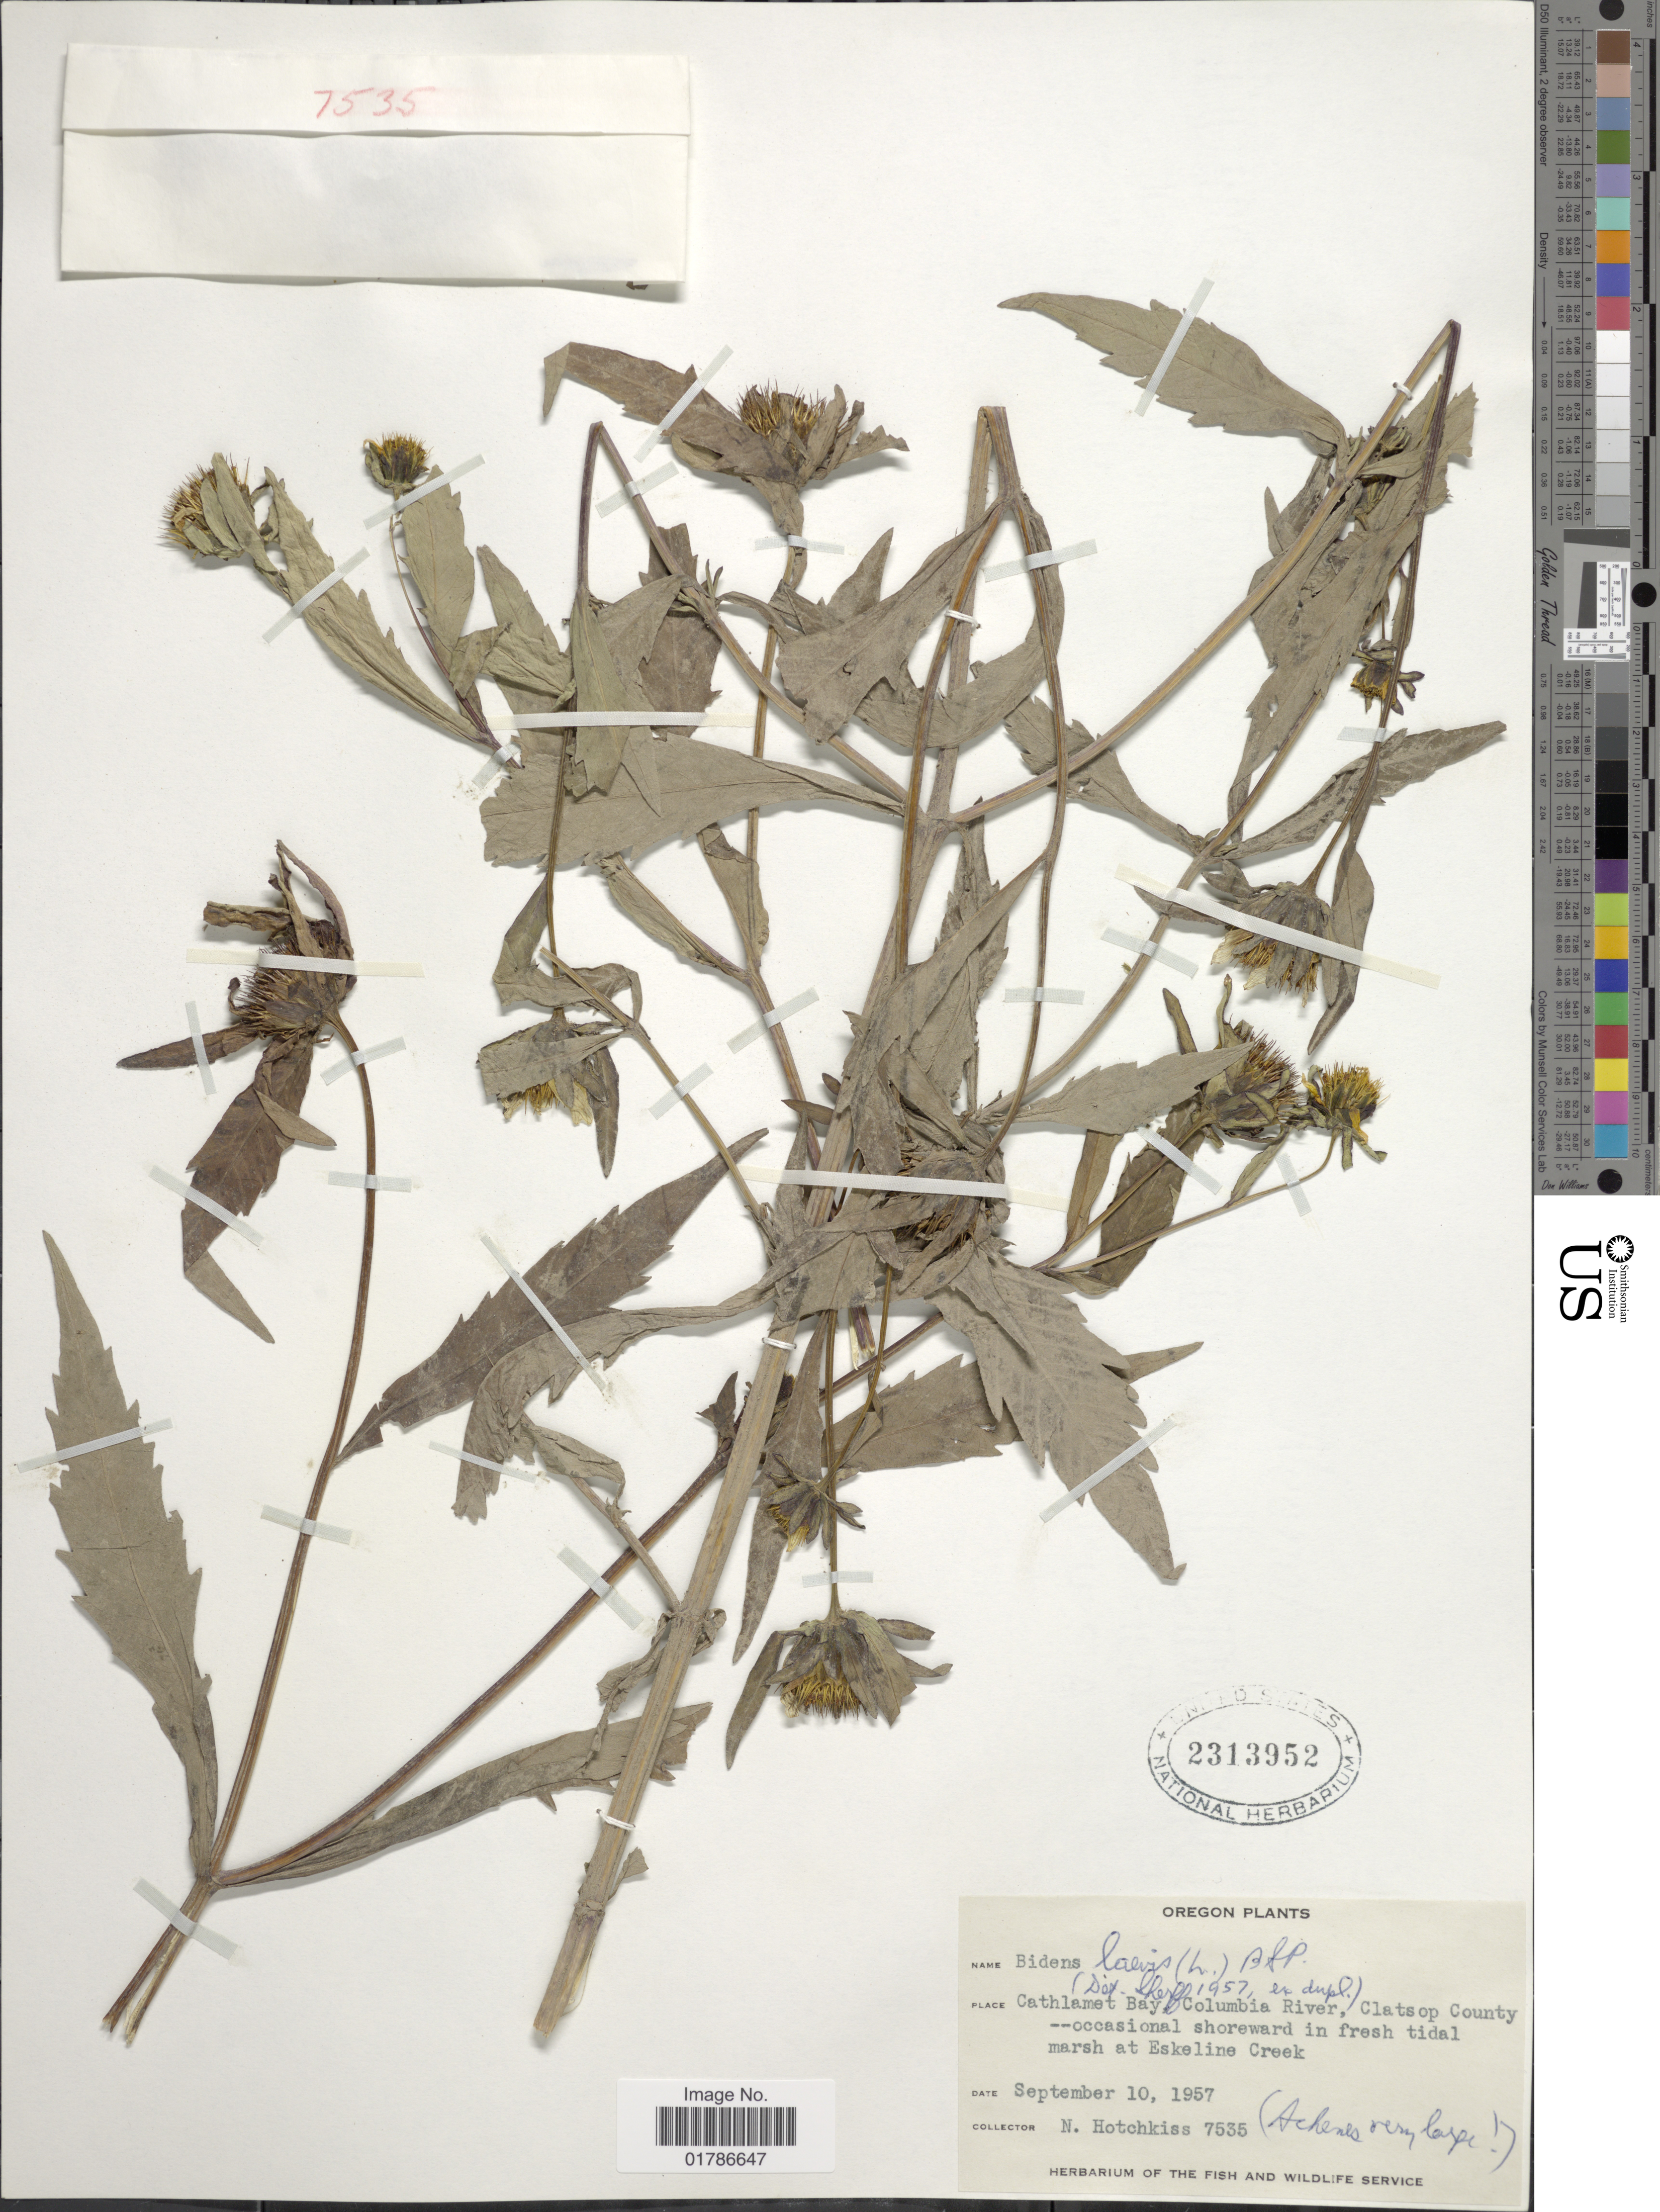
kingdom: Plantae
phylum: Tracheophyta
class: Magnoliopsida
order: Asterales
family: Asteraceae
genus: Bidens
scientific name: Bidens cernua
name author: L.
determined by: Liris Barbosa da Silva, María, (UEFS (HUEFS)), Universidade Estadual de Feira de Santana (BRAZIL)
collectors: N. Hotchkiss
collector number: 7535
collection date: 1957-09-10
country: United States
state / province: Oregon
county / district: Clatsop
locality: Cathlamet Bay Columbia River, Clatsop County, occasional shoreward in fresh tidal marsh at Eskeline Creek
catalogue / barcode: US 2313952